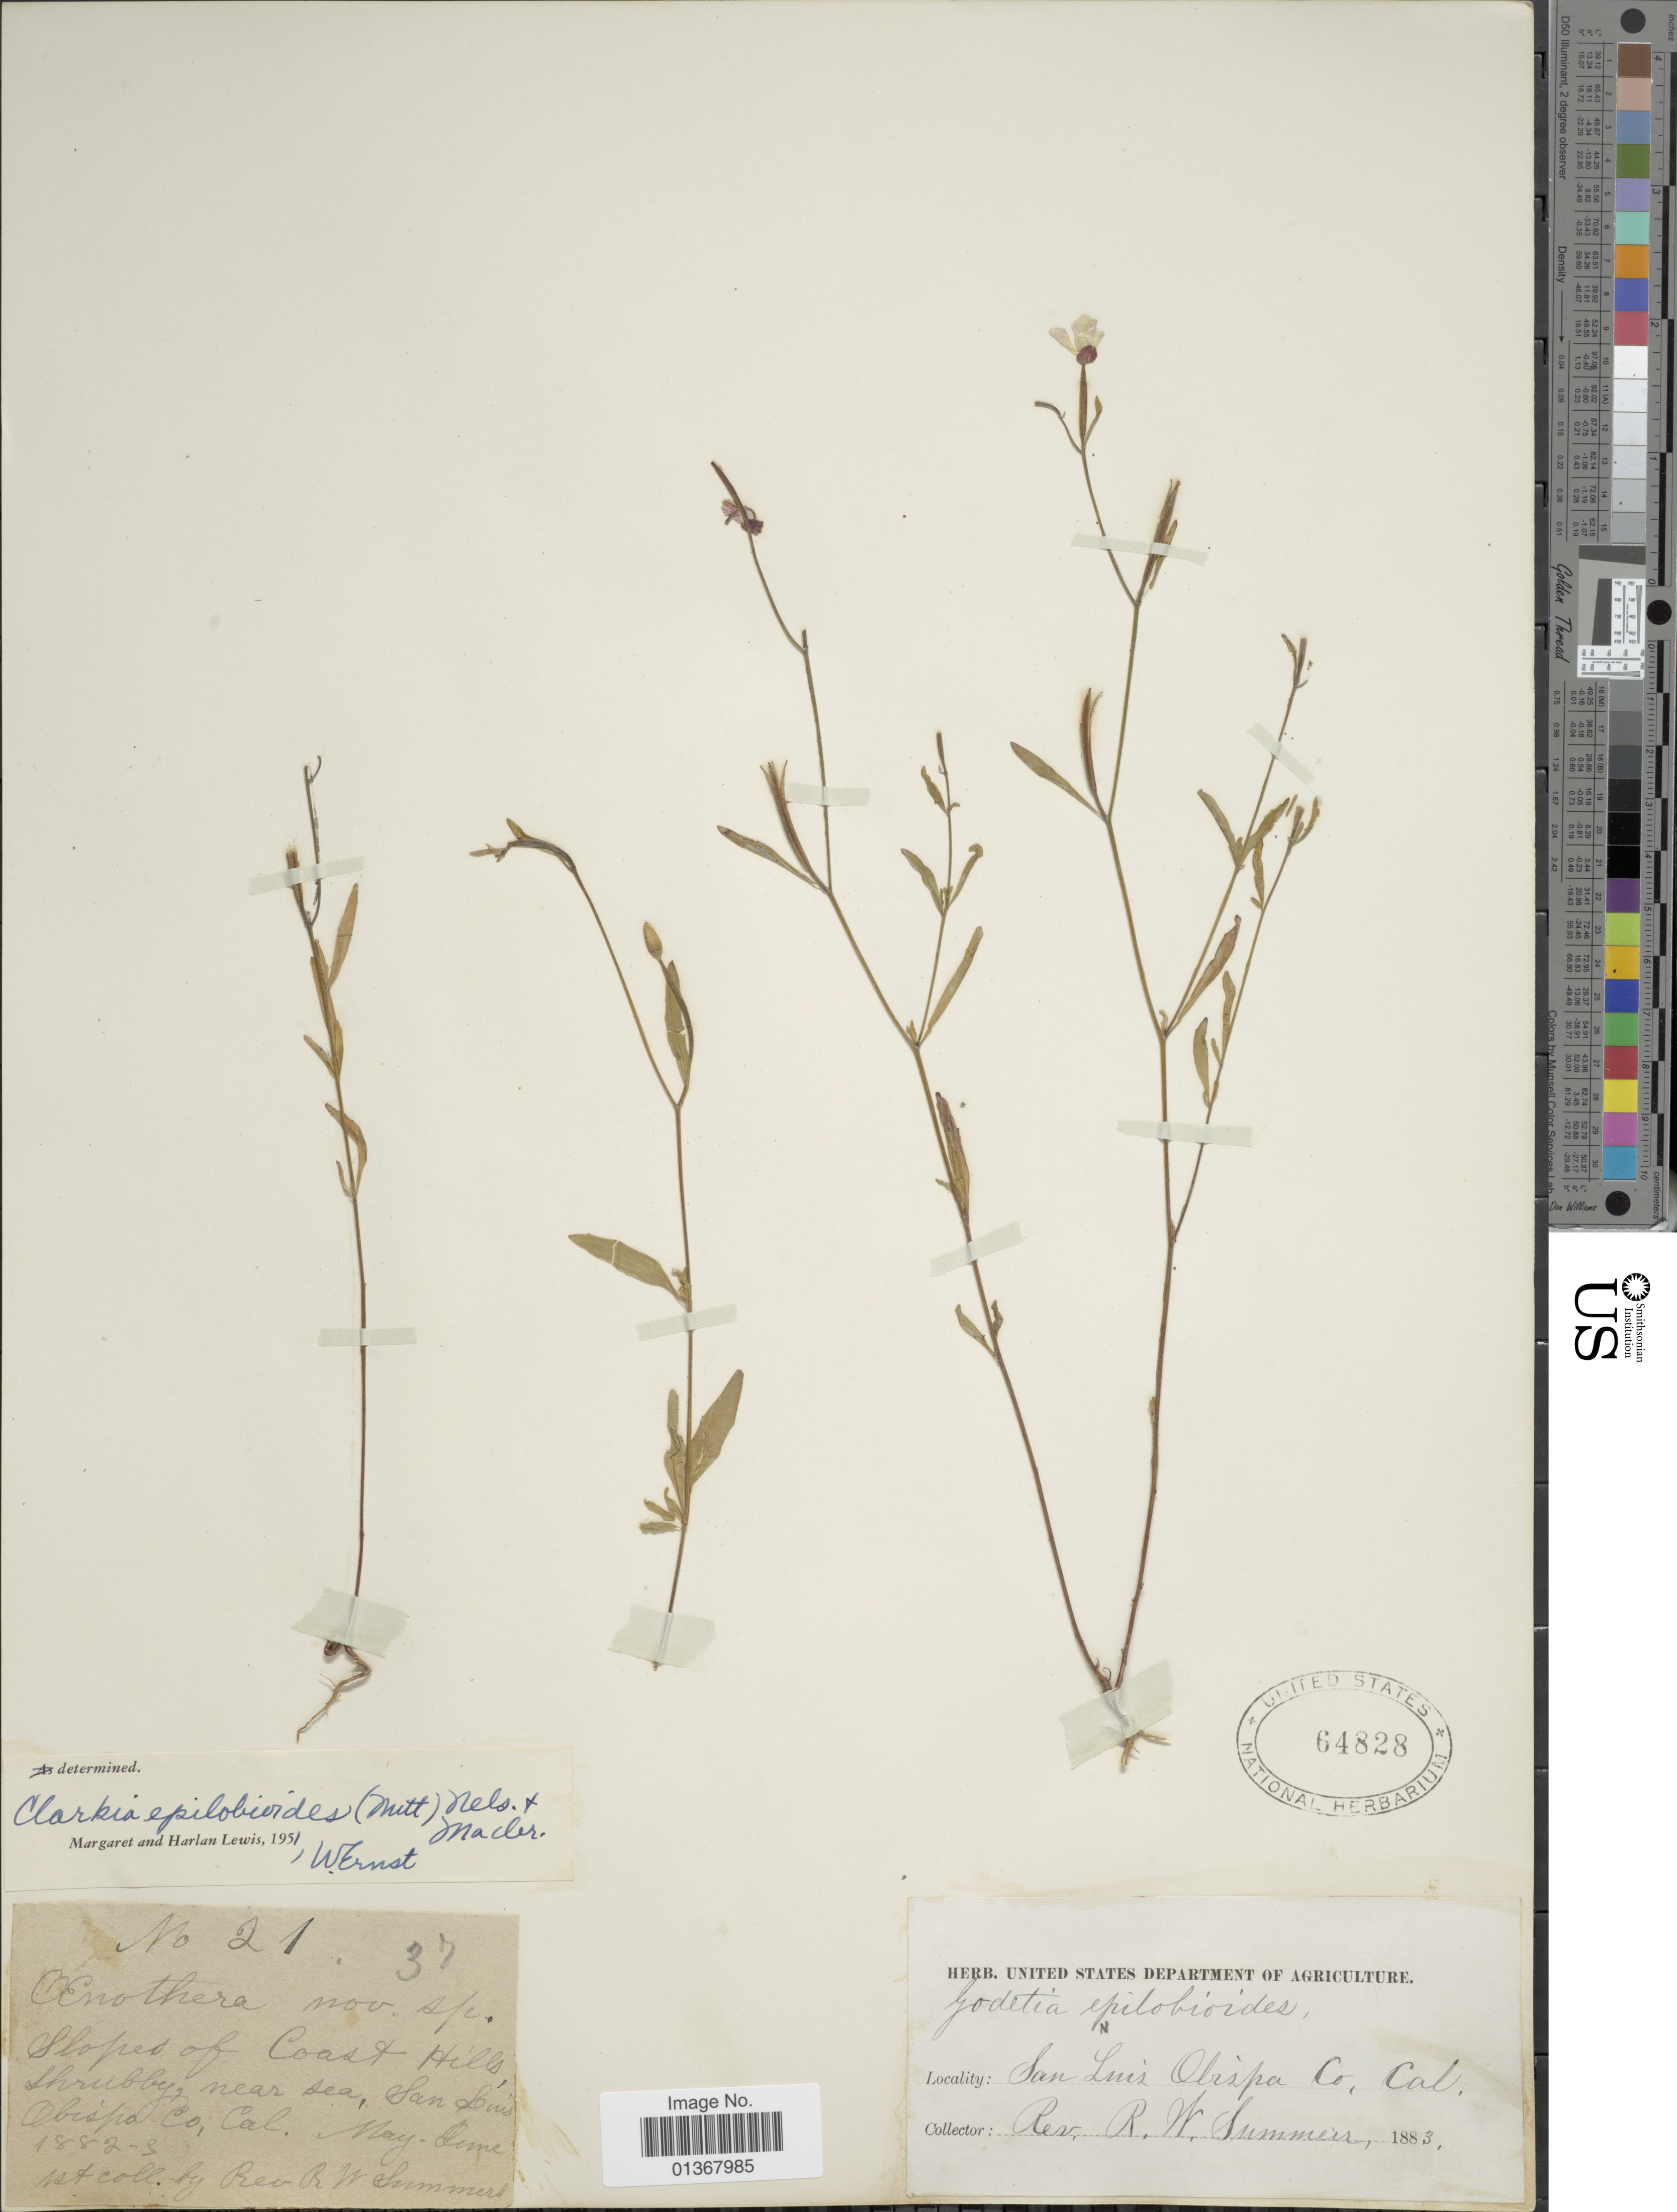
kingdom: Plantae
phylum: Tracheophyta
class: Magnoliopsida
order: Myrtales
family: Onagraceae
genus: Clarkia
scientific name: Clarkia epilobioides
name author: (Nutt. ex Torr. & A. Gray) A. Nelson & J.F. Macbr.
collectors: R. Summers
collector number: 21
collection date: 1882/1883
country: United States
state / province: California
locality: Slopes of Coast Hills, near sea, San Luis, Obispa Co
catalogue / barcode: US 64828